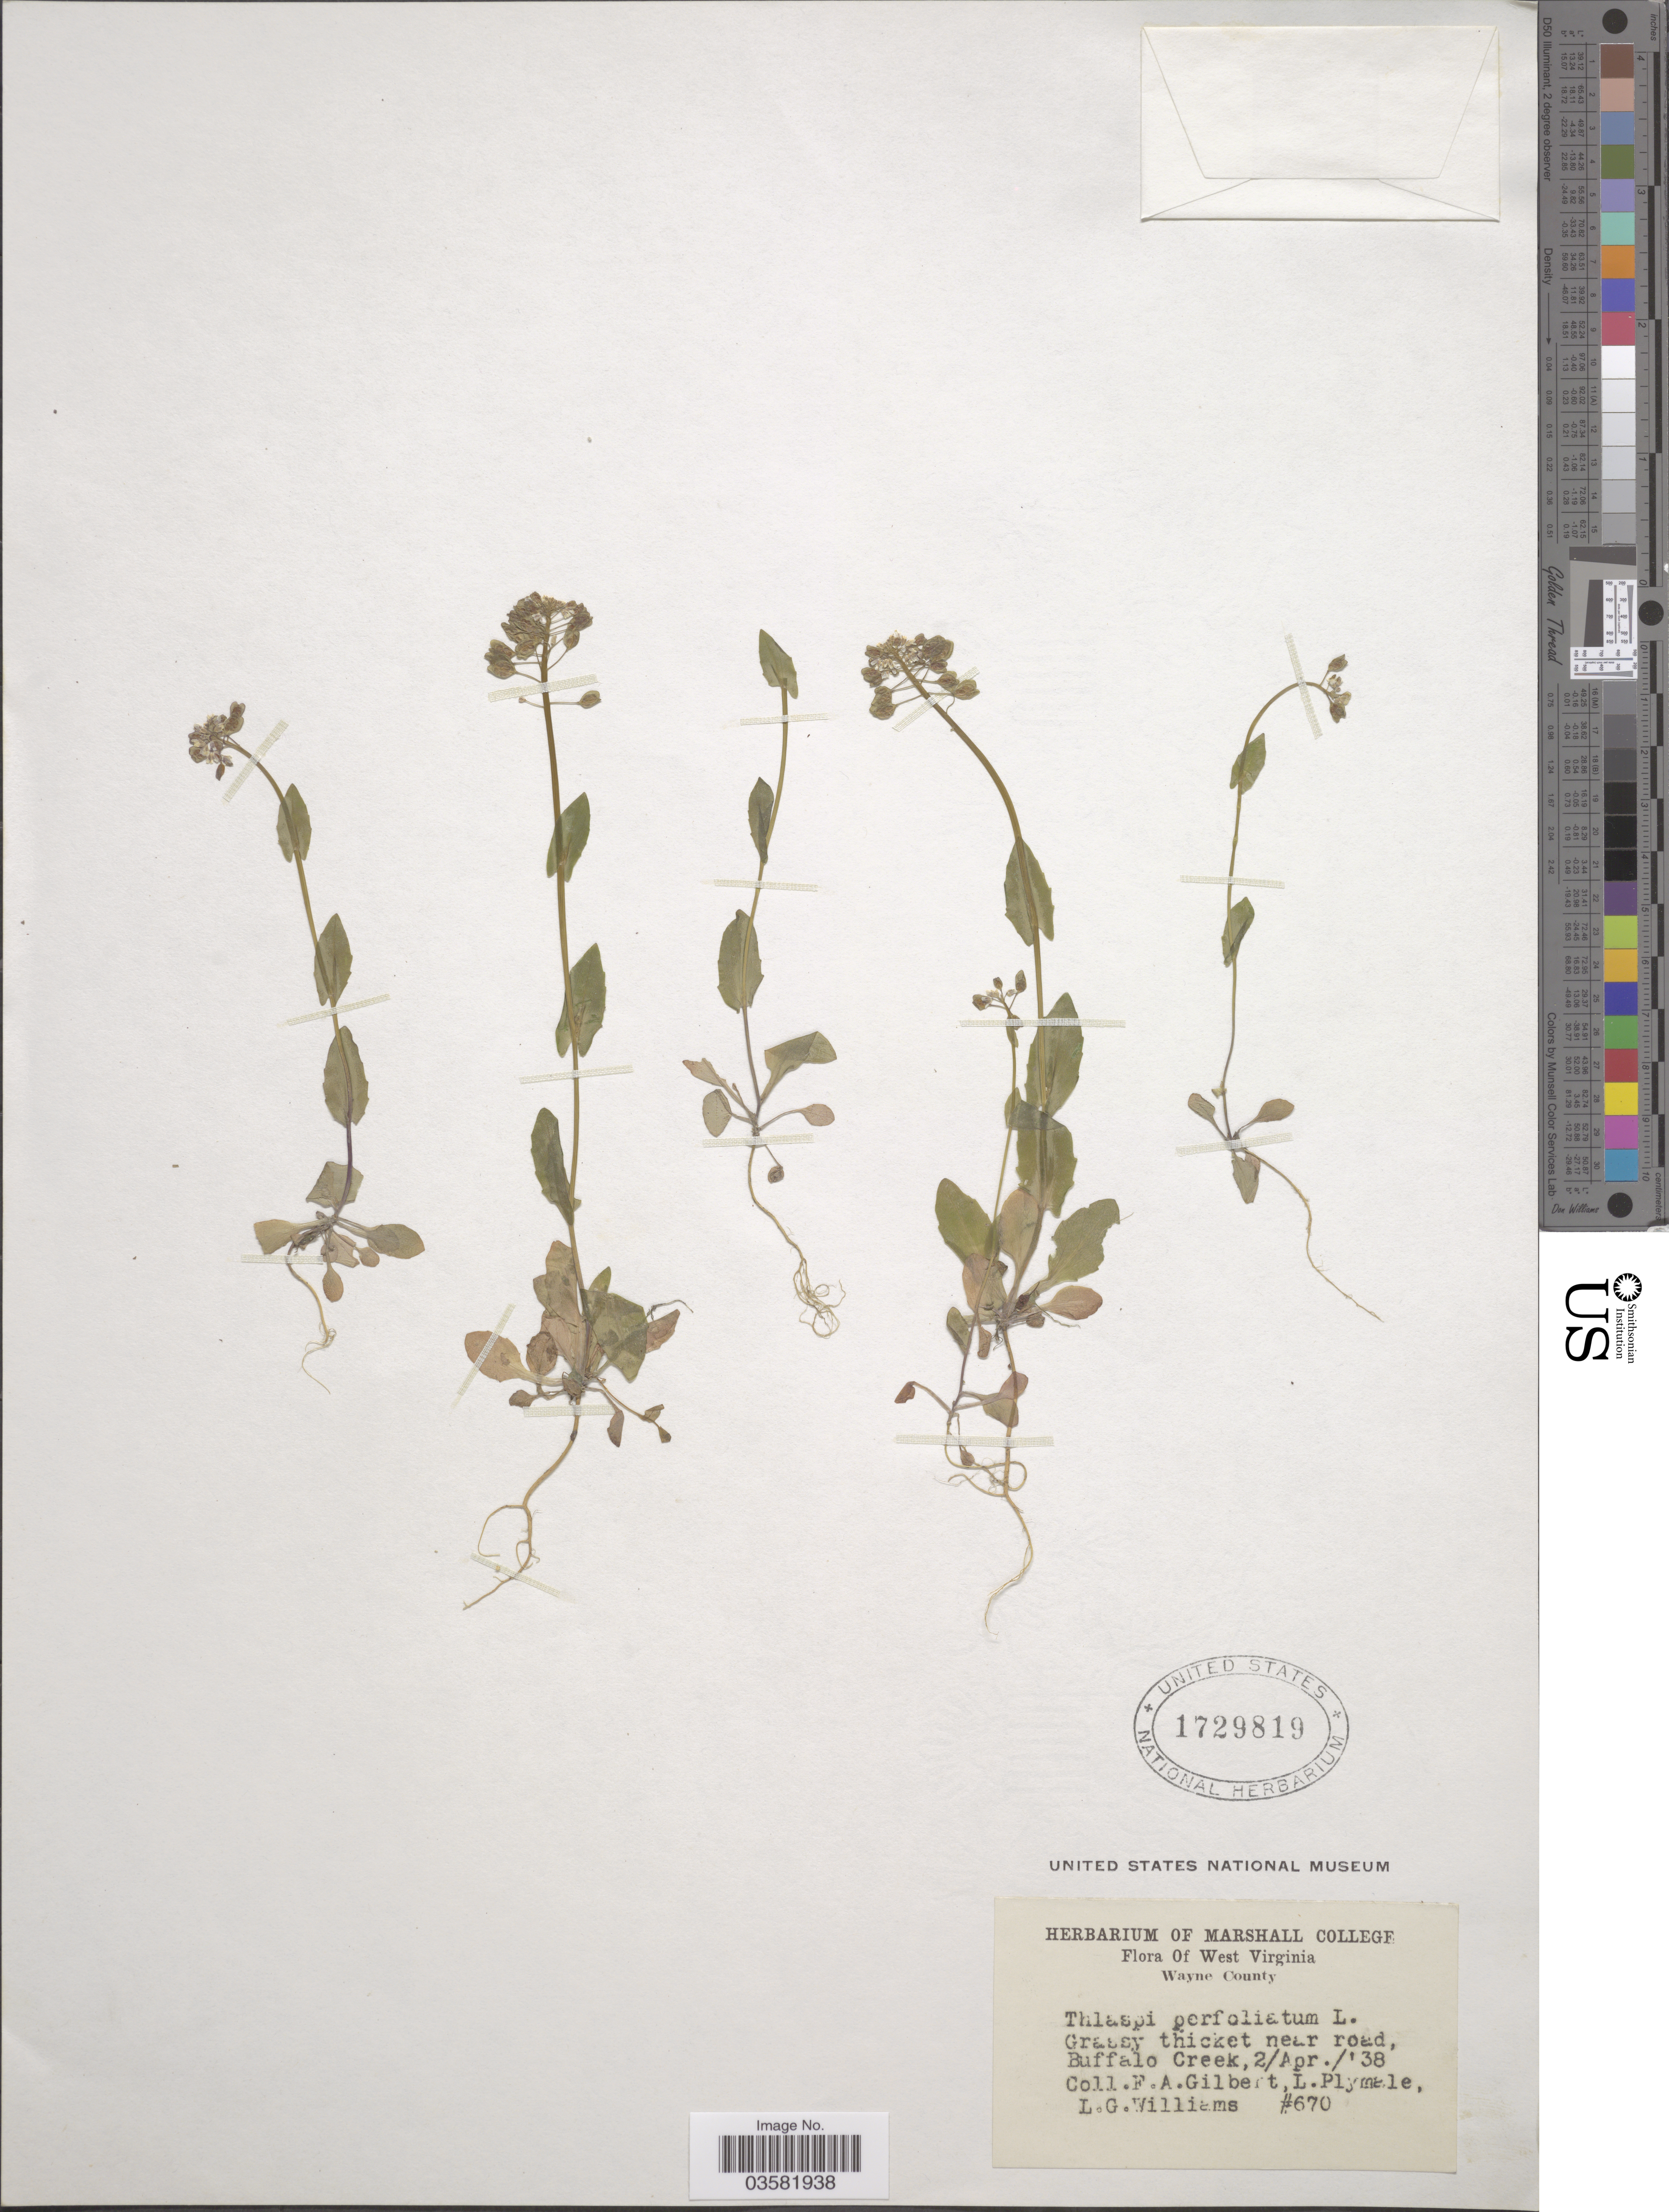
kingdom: Plantae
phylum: Tracheophyta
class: Magnoliopsida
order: Brassicales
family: Brassicaceae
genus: Thlaspi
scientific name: Thlaspi perfoliatum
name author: L.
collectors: F. A. Gilbert, L. Plymale & L. G. Williams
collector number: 670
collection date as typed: Transcribed d/m/y: 2/4/38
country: United States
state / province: West Virginia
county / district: Wayne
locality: Buffalo Creek.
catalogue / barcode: US 1729819